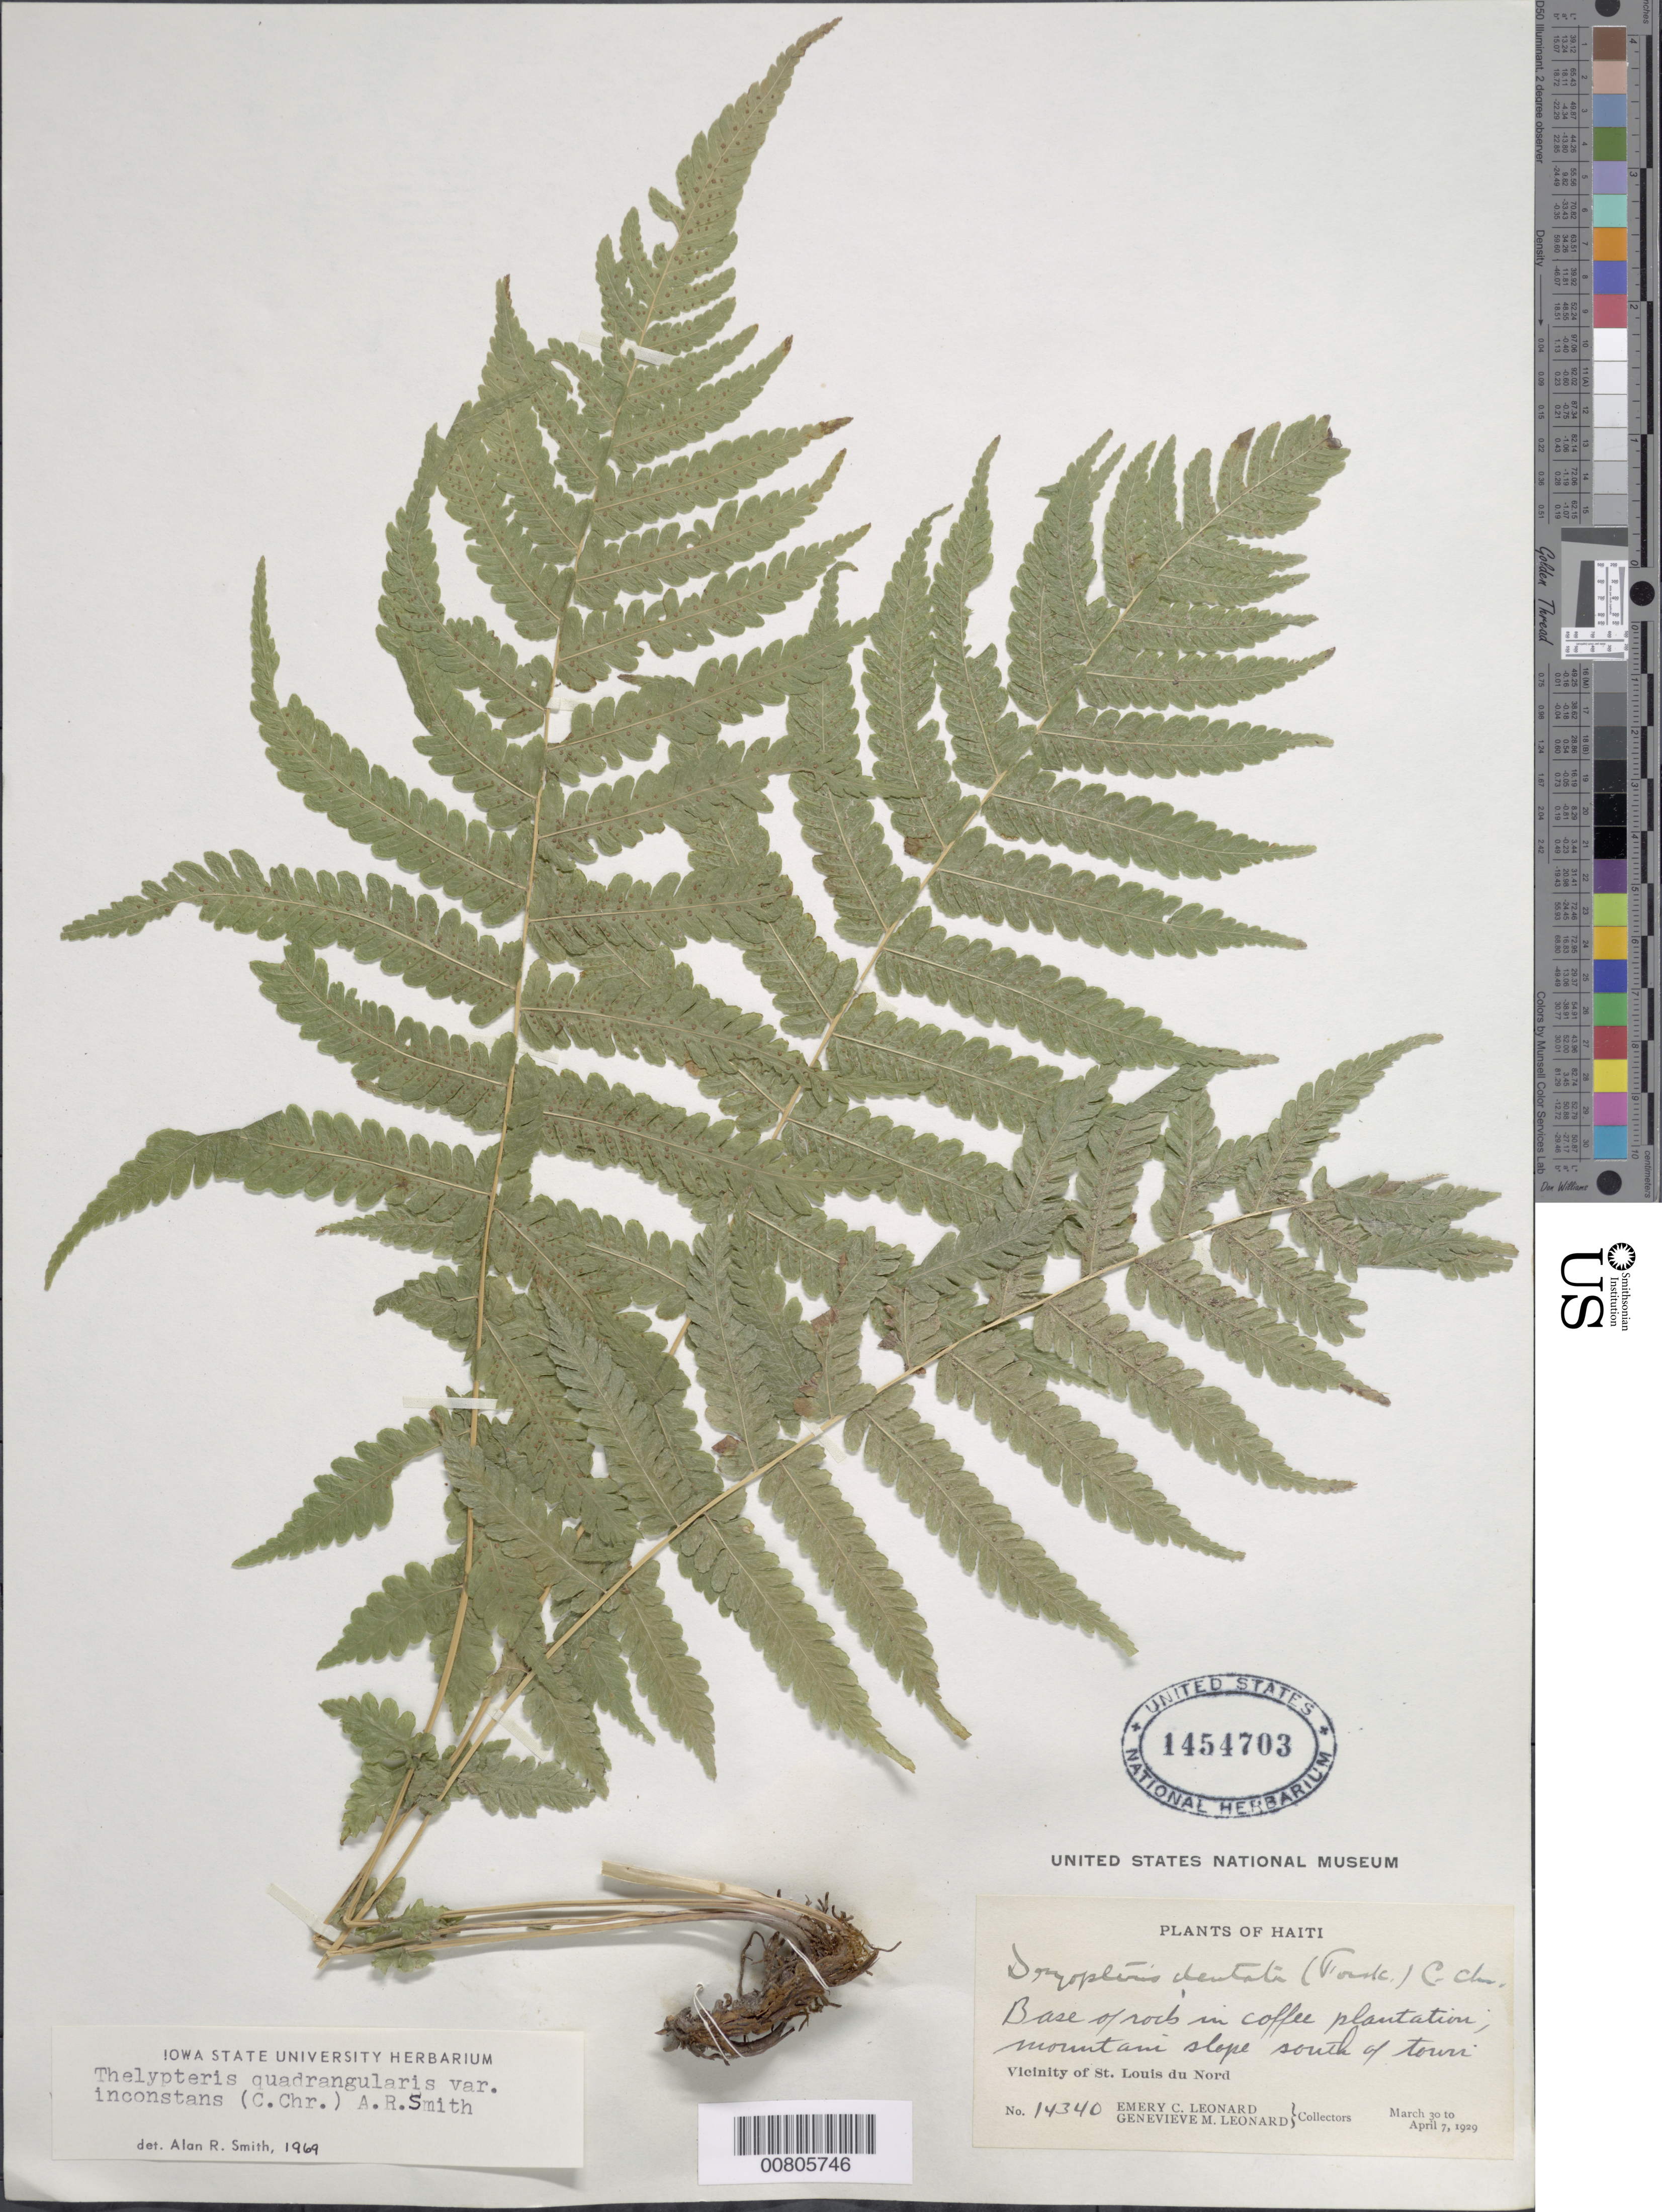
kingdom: Plantae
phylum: Tracheophyta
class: Polypodiopsida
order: Polypodiales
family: Thelypteridaceae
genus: Christella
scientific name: Christella hispidula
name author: (Decne.) Holttum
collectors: E. C. Leonard & G. M. Leonard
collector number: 14340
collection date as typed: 30 Mar 1929 to 07 Apr 1929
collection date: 1929-03-30/1929-04-07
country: Haiti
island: Hispaniola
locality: St. Louis du Nord, S of town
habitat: Mountain slope, base of rock in coffee plantation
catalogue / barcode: US 1454703